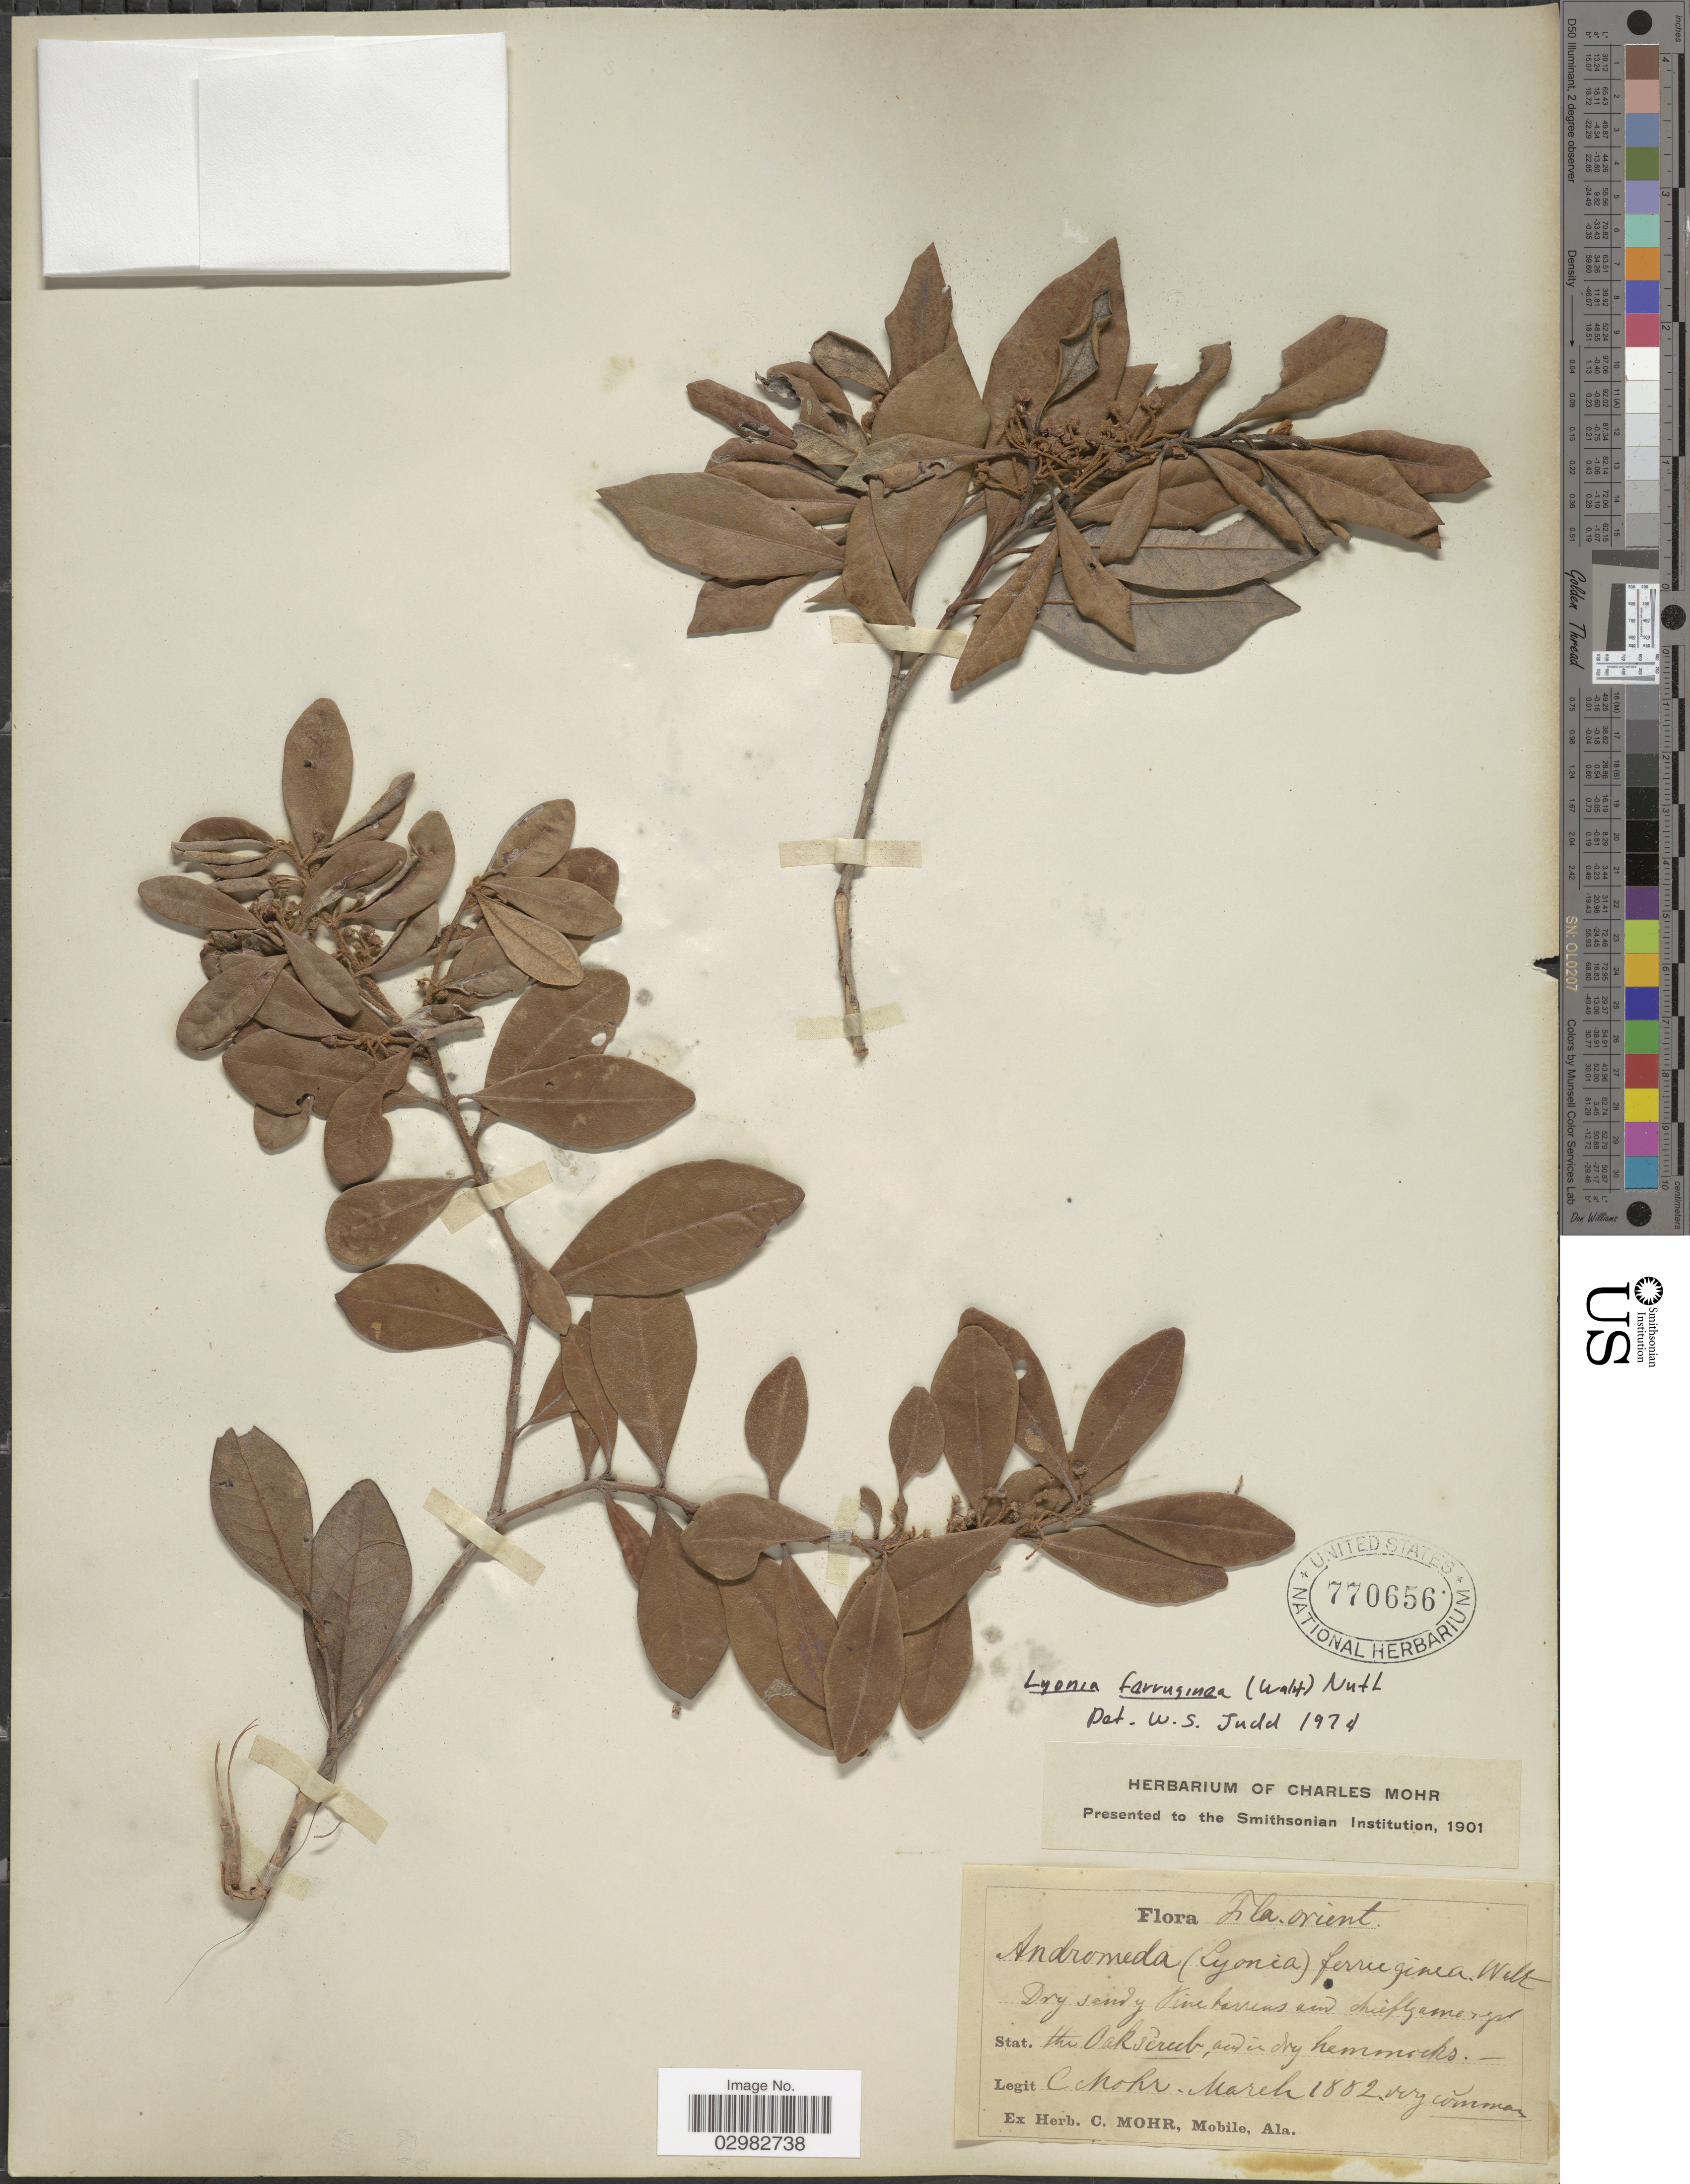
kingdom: Plantae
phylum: Tracheophyta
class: Magnoliopsida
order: Ericales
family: Ericaceae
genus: Lyonia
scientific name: Lyonia ferruginea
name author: (Walter) Nutt.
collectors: Mohr, C. T. (herbarium)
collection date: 1882-03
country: United States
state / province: Florida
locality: Fla. orient.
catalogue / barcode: US 770656